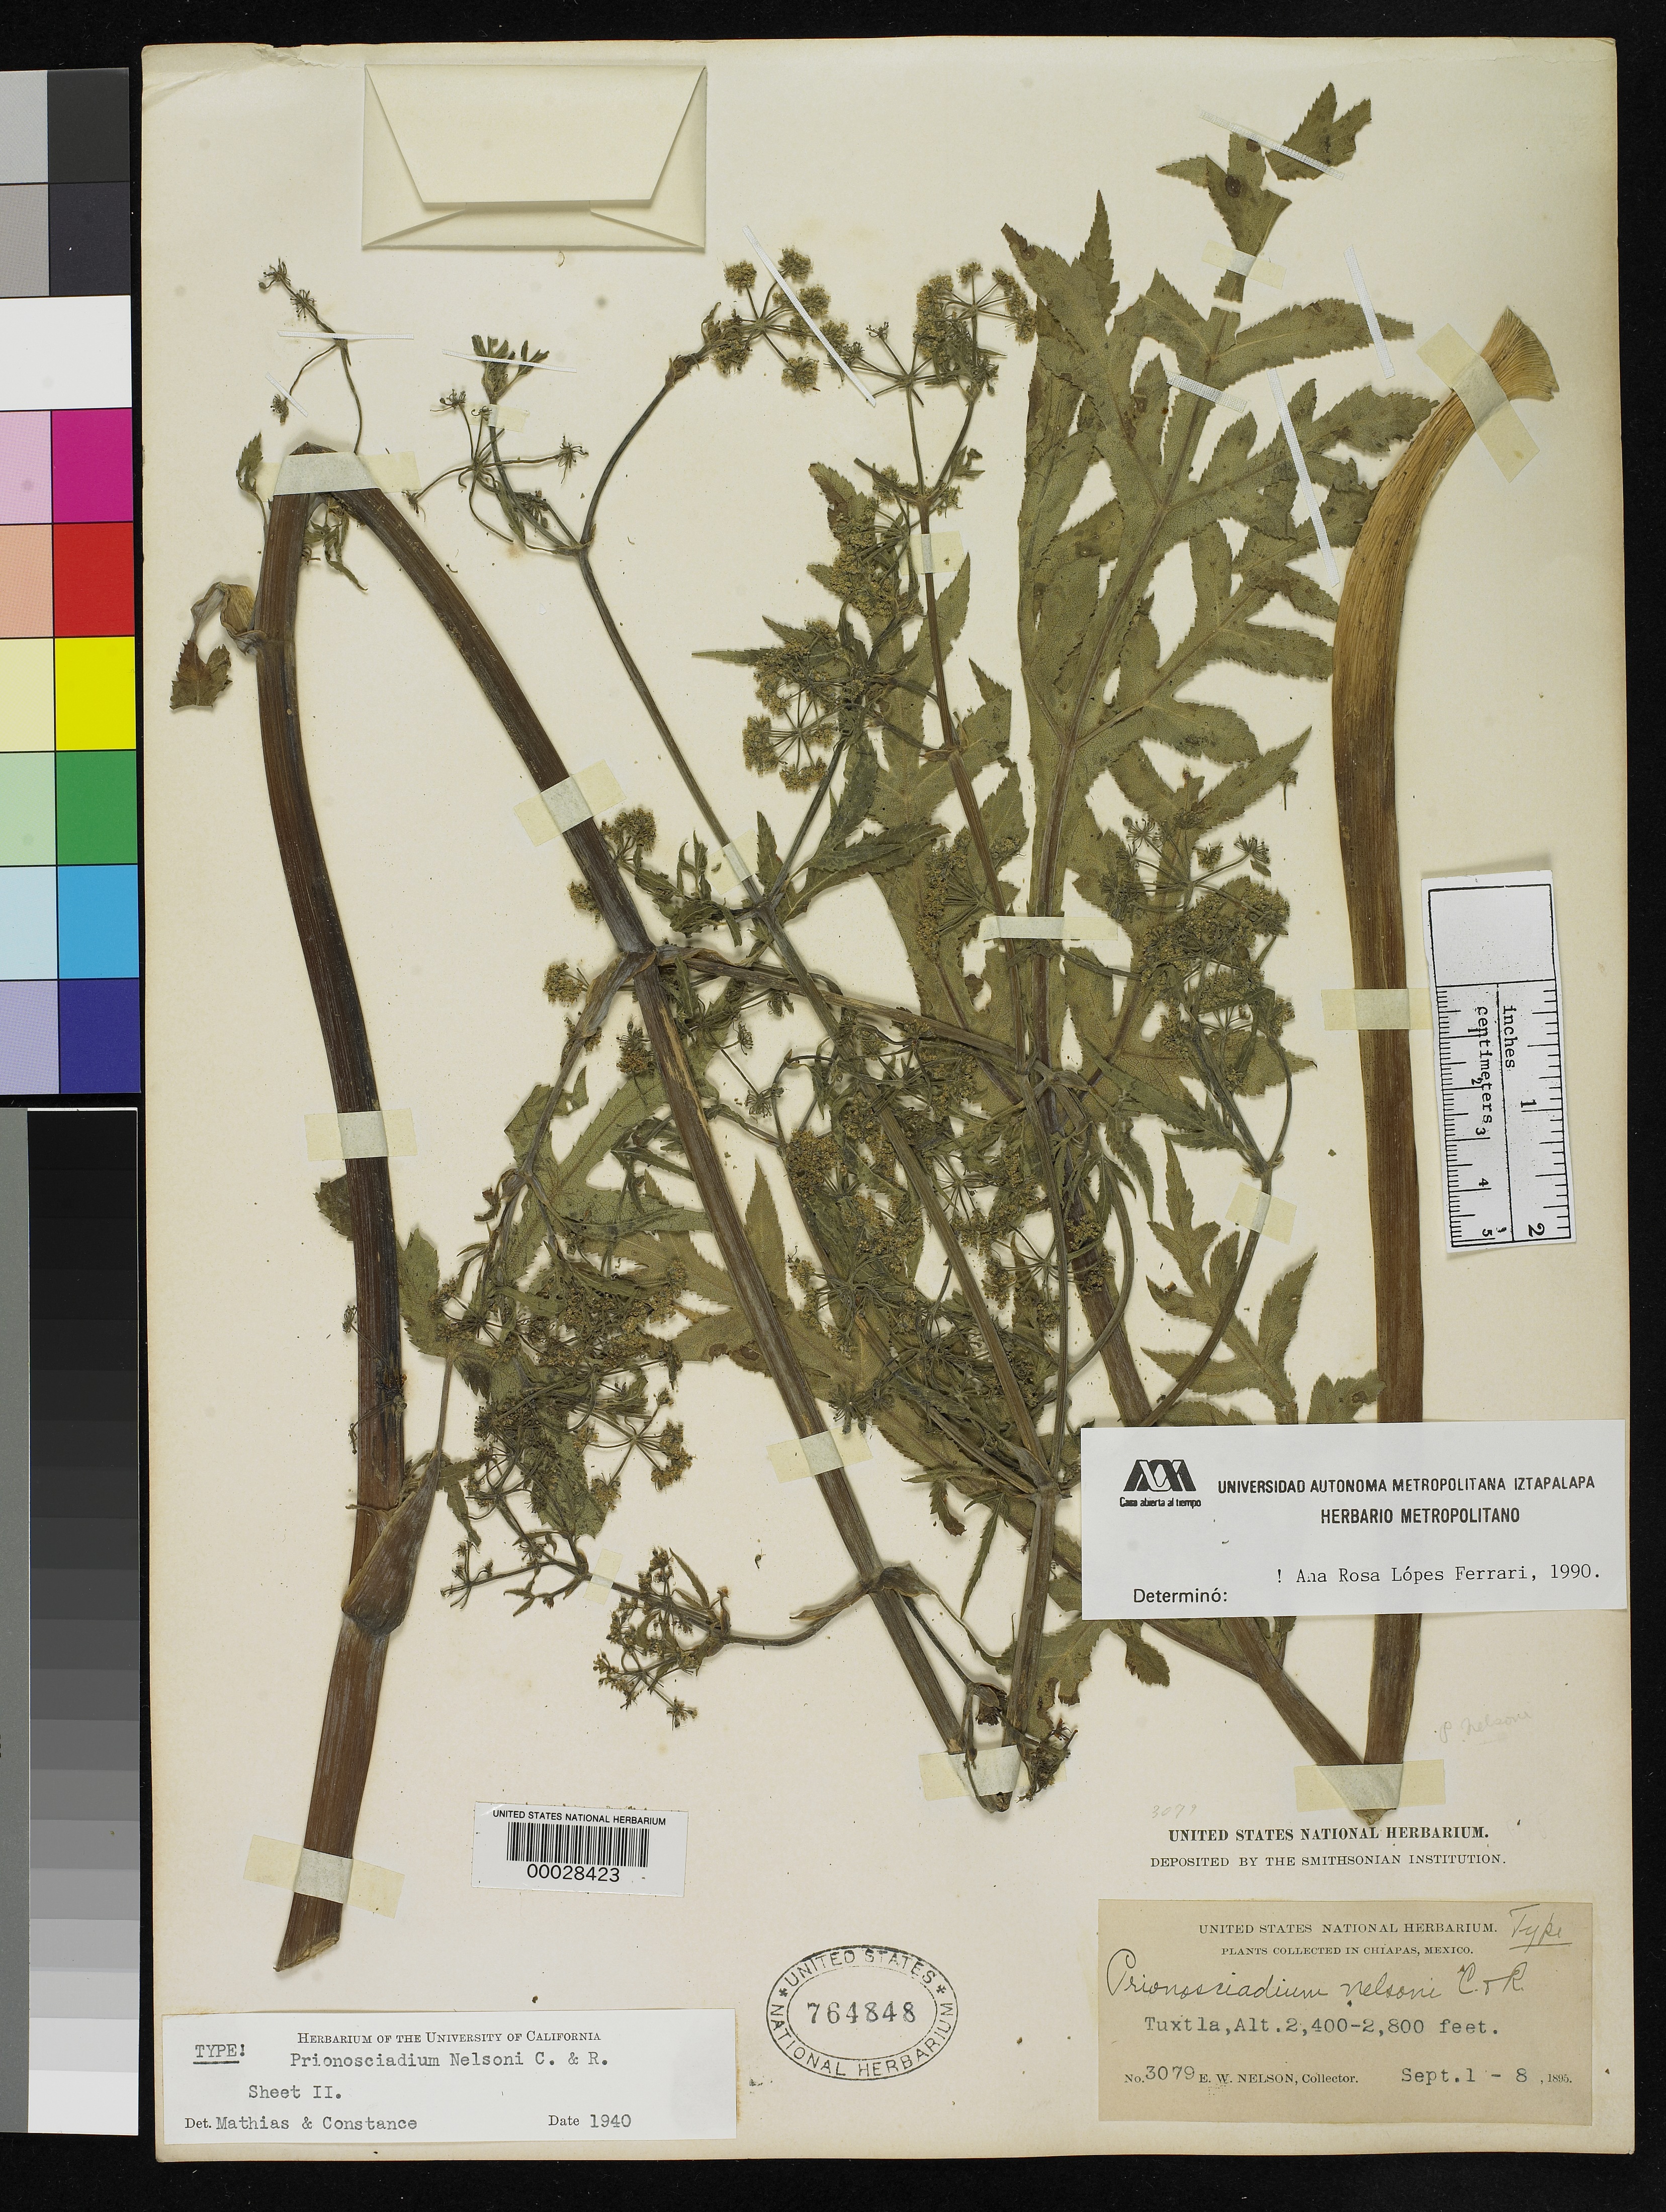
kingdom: Plantae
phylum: Tracheophyta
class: Magnoliopsida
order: Apiales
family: Apiaceae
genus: Prionosciadium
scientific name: Prionosciadium nelsonii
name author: J.M. Coult. & Rose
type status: Type Collection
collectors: E. W. Nelson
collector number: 3079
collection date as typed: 01 Sep 1895 to 08 Sep 1895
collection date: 1895-09-01/1895-09-08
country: Mexico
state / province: Chiapas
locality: Near Tuxtla.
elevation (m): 720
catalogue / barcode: US 764848